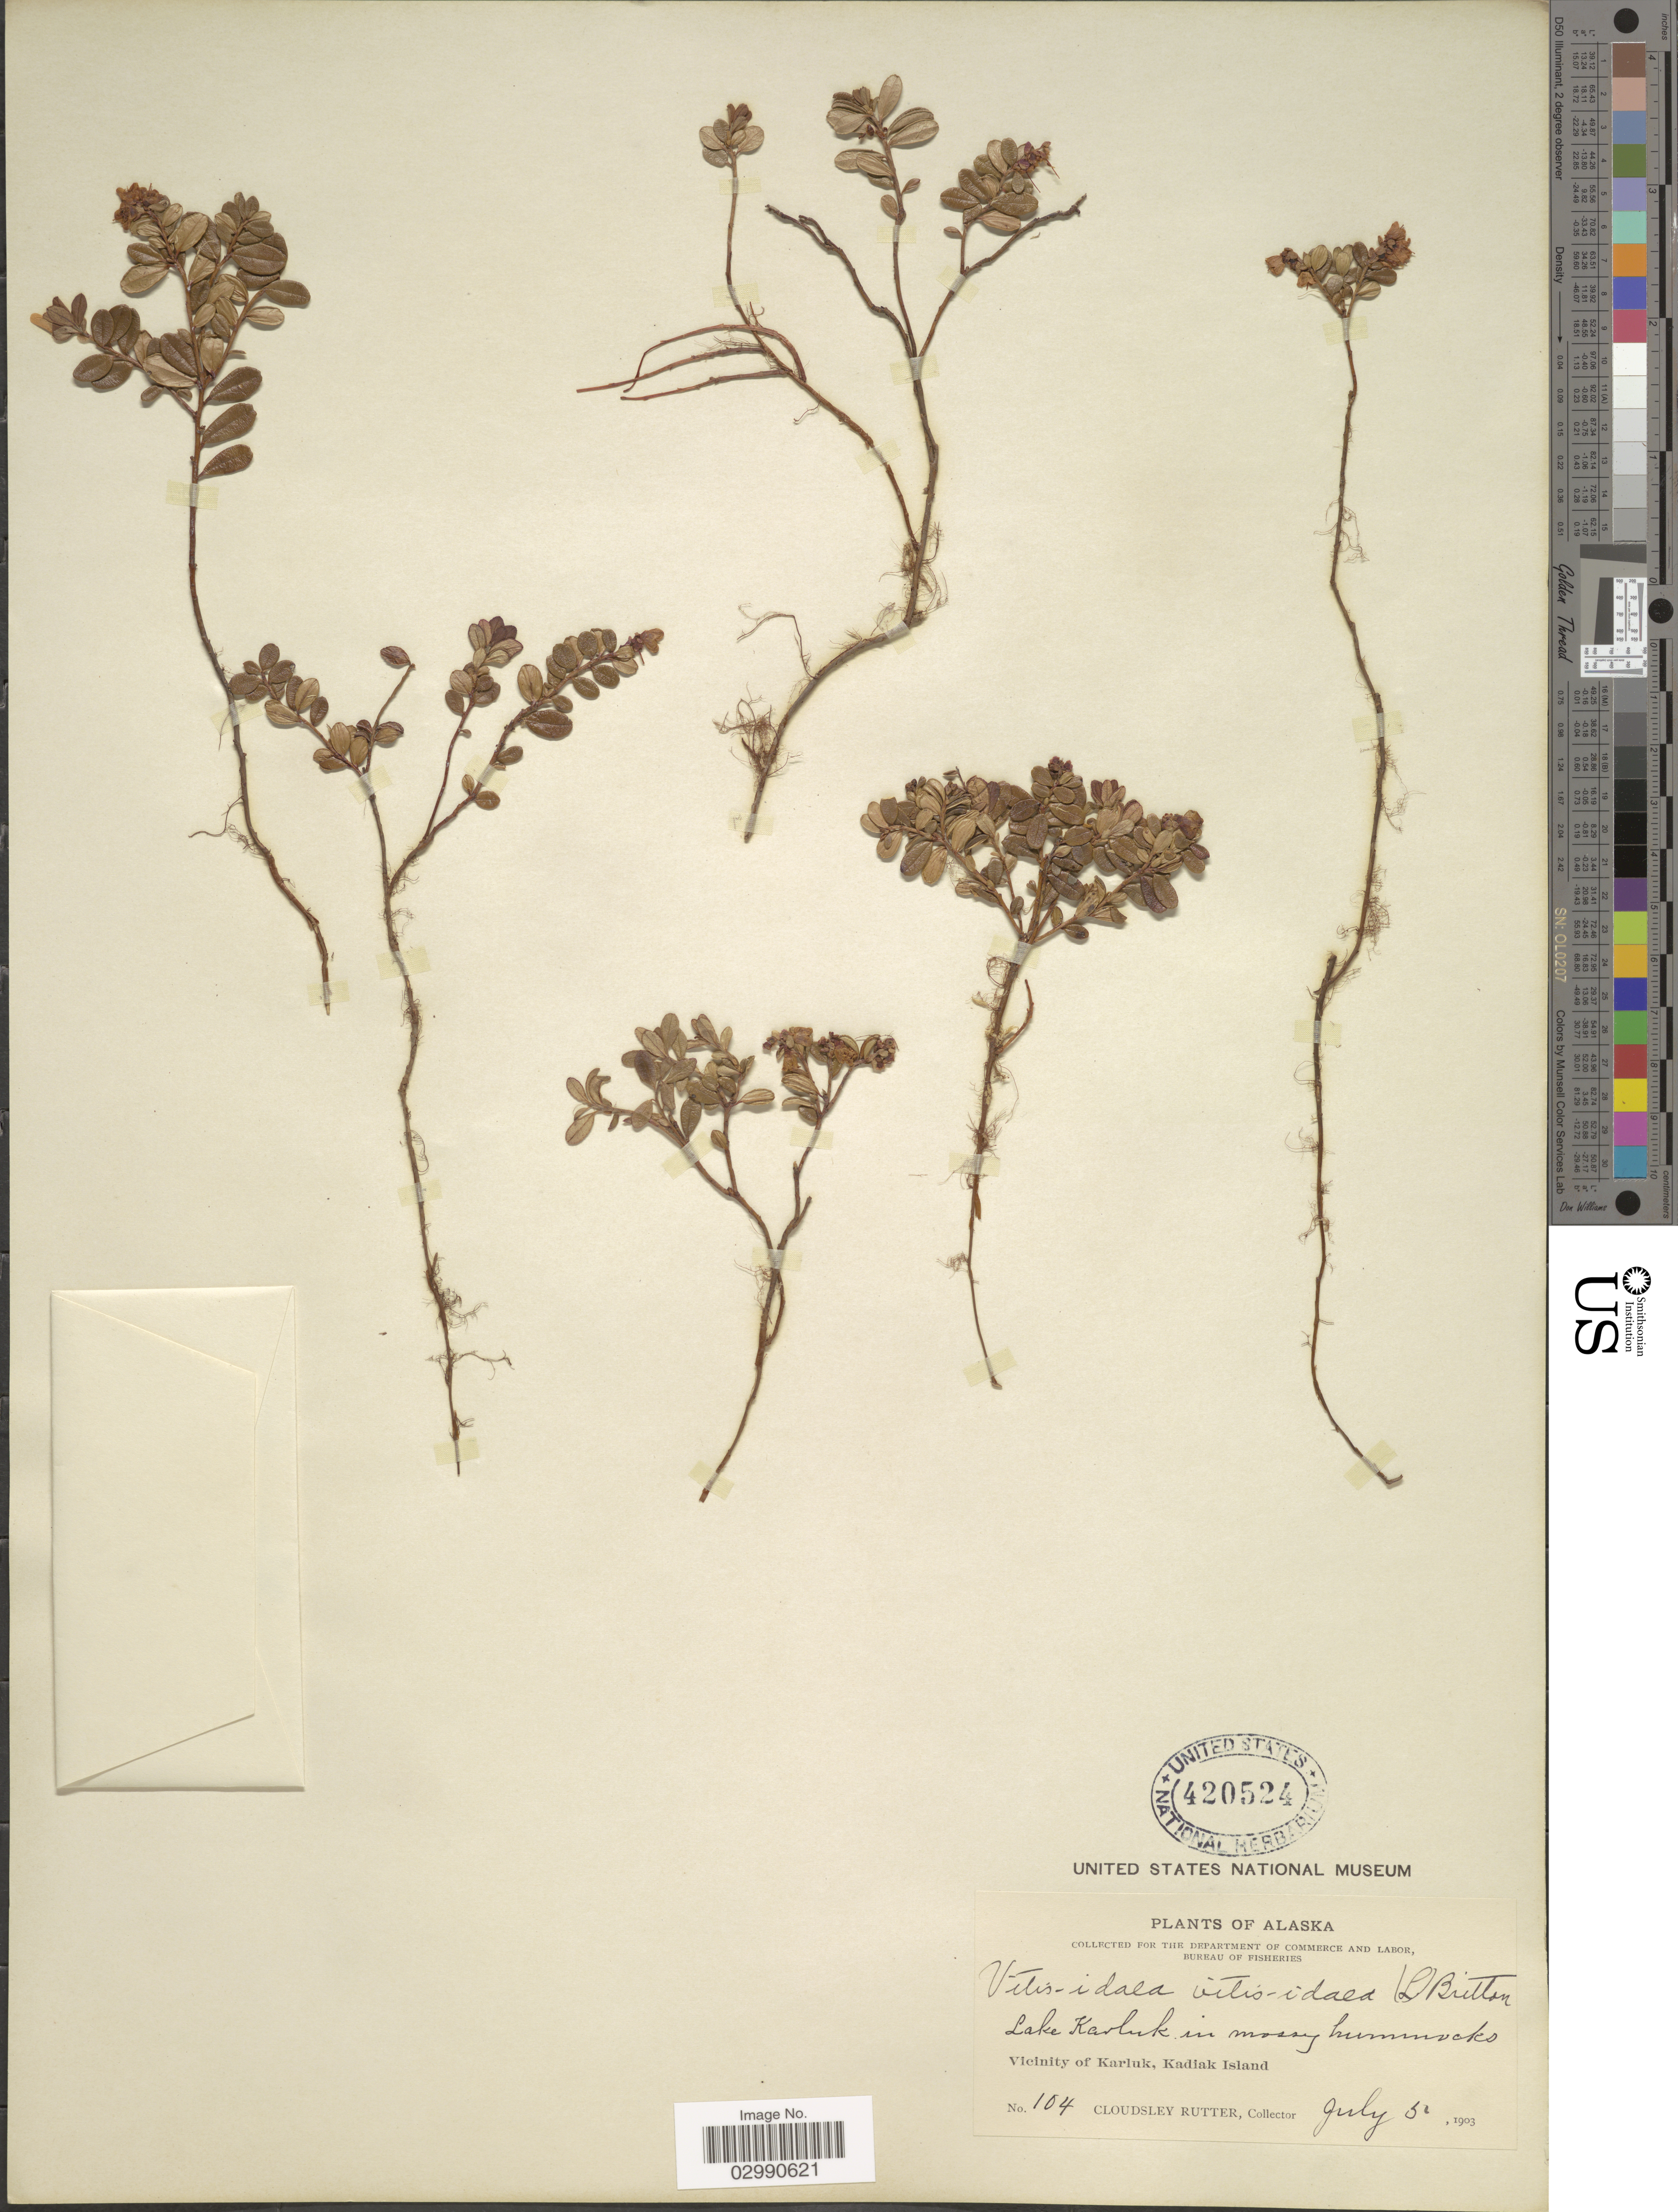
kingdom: Plantae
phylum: Tracheophyta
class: Magnoliopsida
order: Ericales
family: Ericaceae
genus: Vaccinium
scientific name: Vaccinium vitis-idaea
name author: L.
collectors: C. Rutter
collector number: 104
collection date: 1903-07-05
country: United States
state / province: Alaska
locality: Lake Karluk in mossy hummocks, Vicinity of Karluk, Kadiak Island.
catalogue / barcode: US 420524